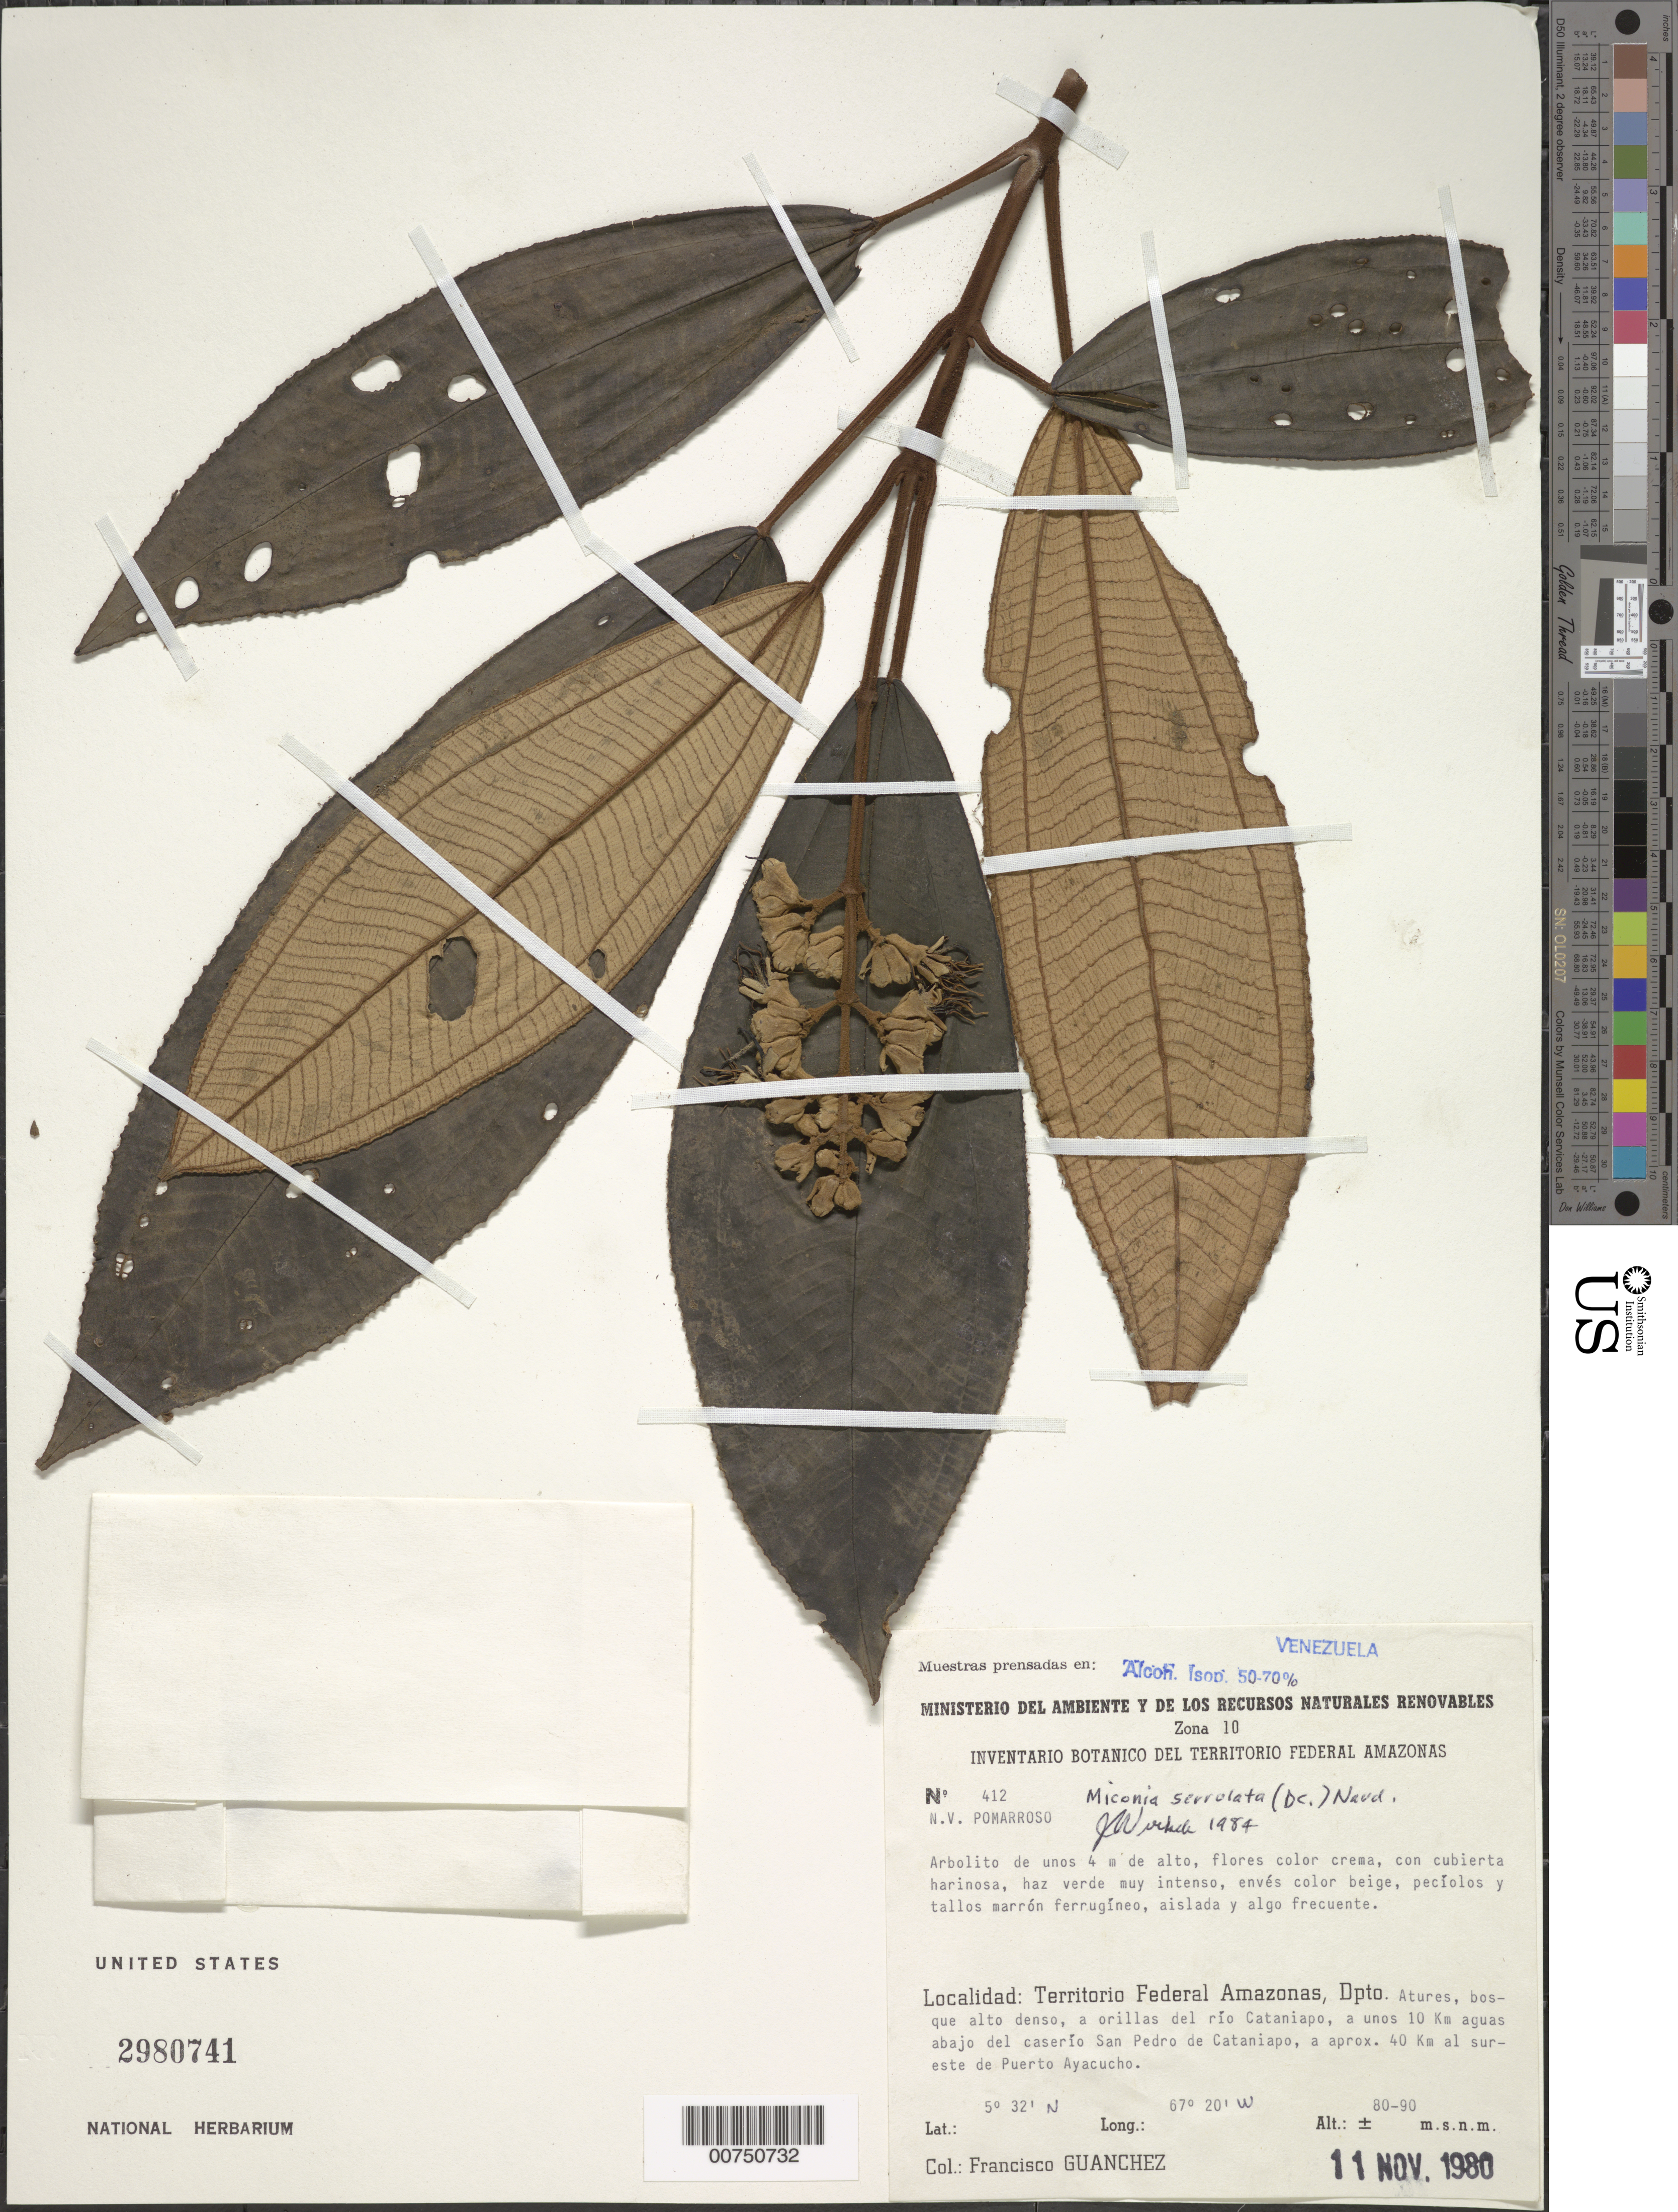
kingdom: Plantae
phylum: Tracheophyta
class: Magnoliopsida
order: Myrtales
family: Melastomataceae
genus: Miconia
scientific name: Miconia serrulata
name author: (DC.) Naudin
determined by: Wurdack, John J., (US), US (UNITED STATES)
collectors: F. Guánchez M.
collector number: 412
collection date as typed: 11-Nov-80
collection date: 1980-11-11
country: Venezuela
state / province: Amazonas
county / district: Atures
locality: Río Cataniapo; 10 km aguas abajo del caserío San Pedro de Cantaniapo, a aprox 40 km a SE de Puerto Ayacucho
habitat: Bosque alto denso, a orillas del rio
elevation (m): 80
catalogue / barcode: US 2980741